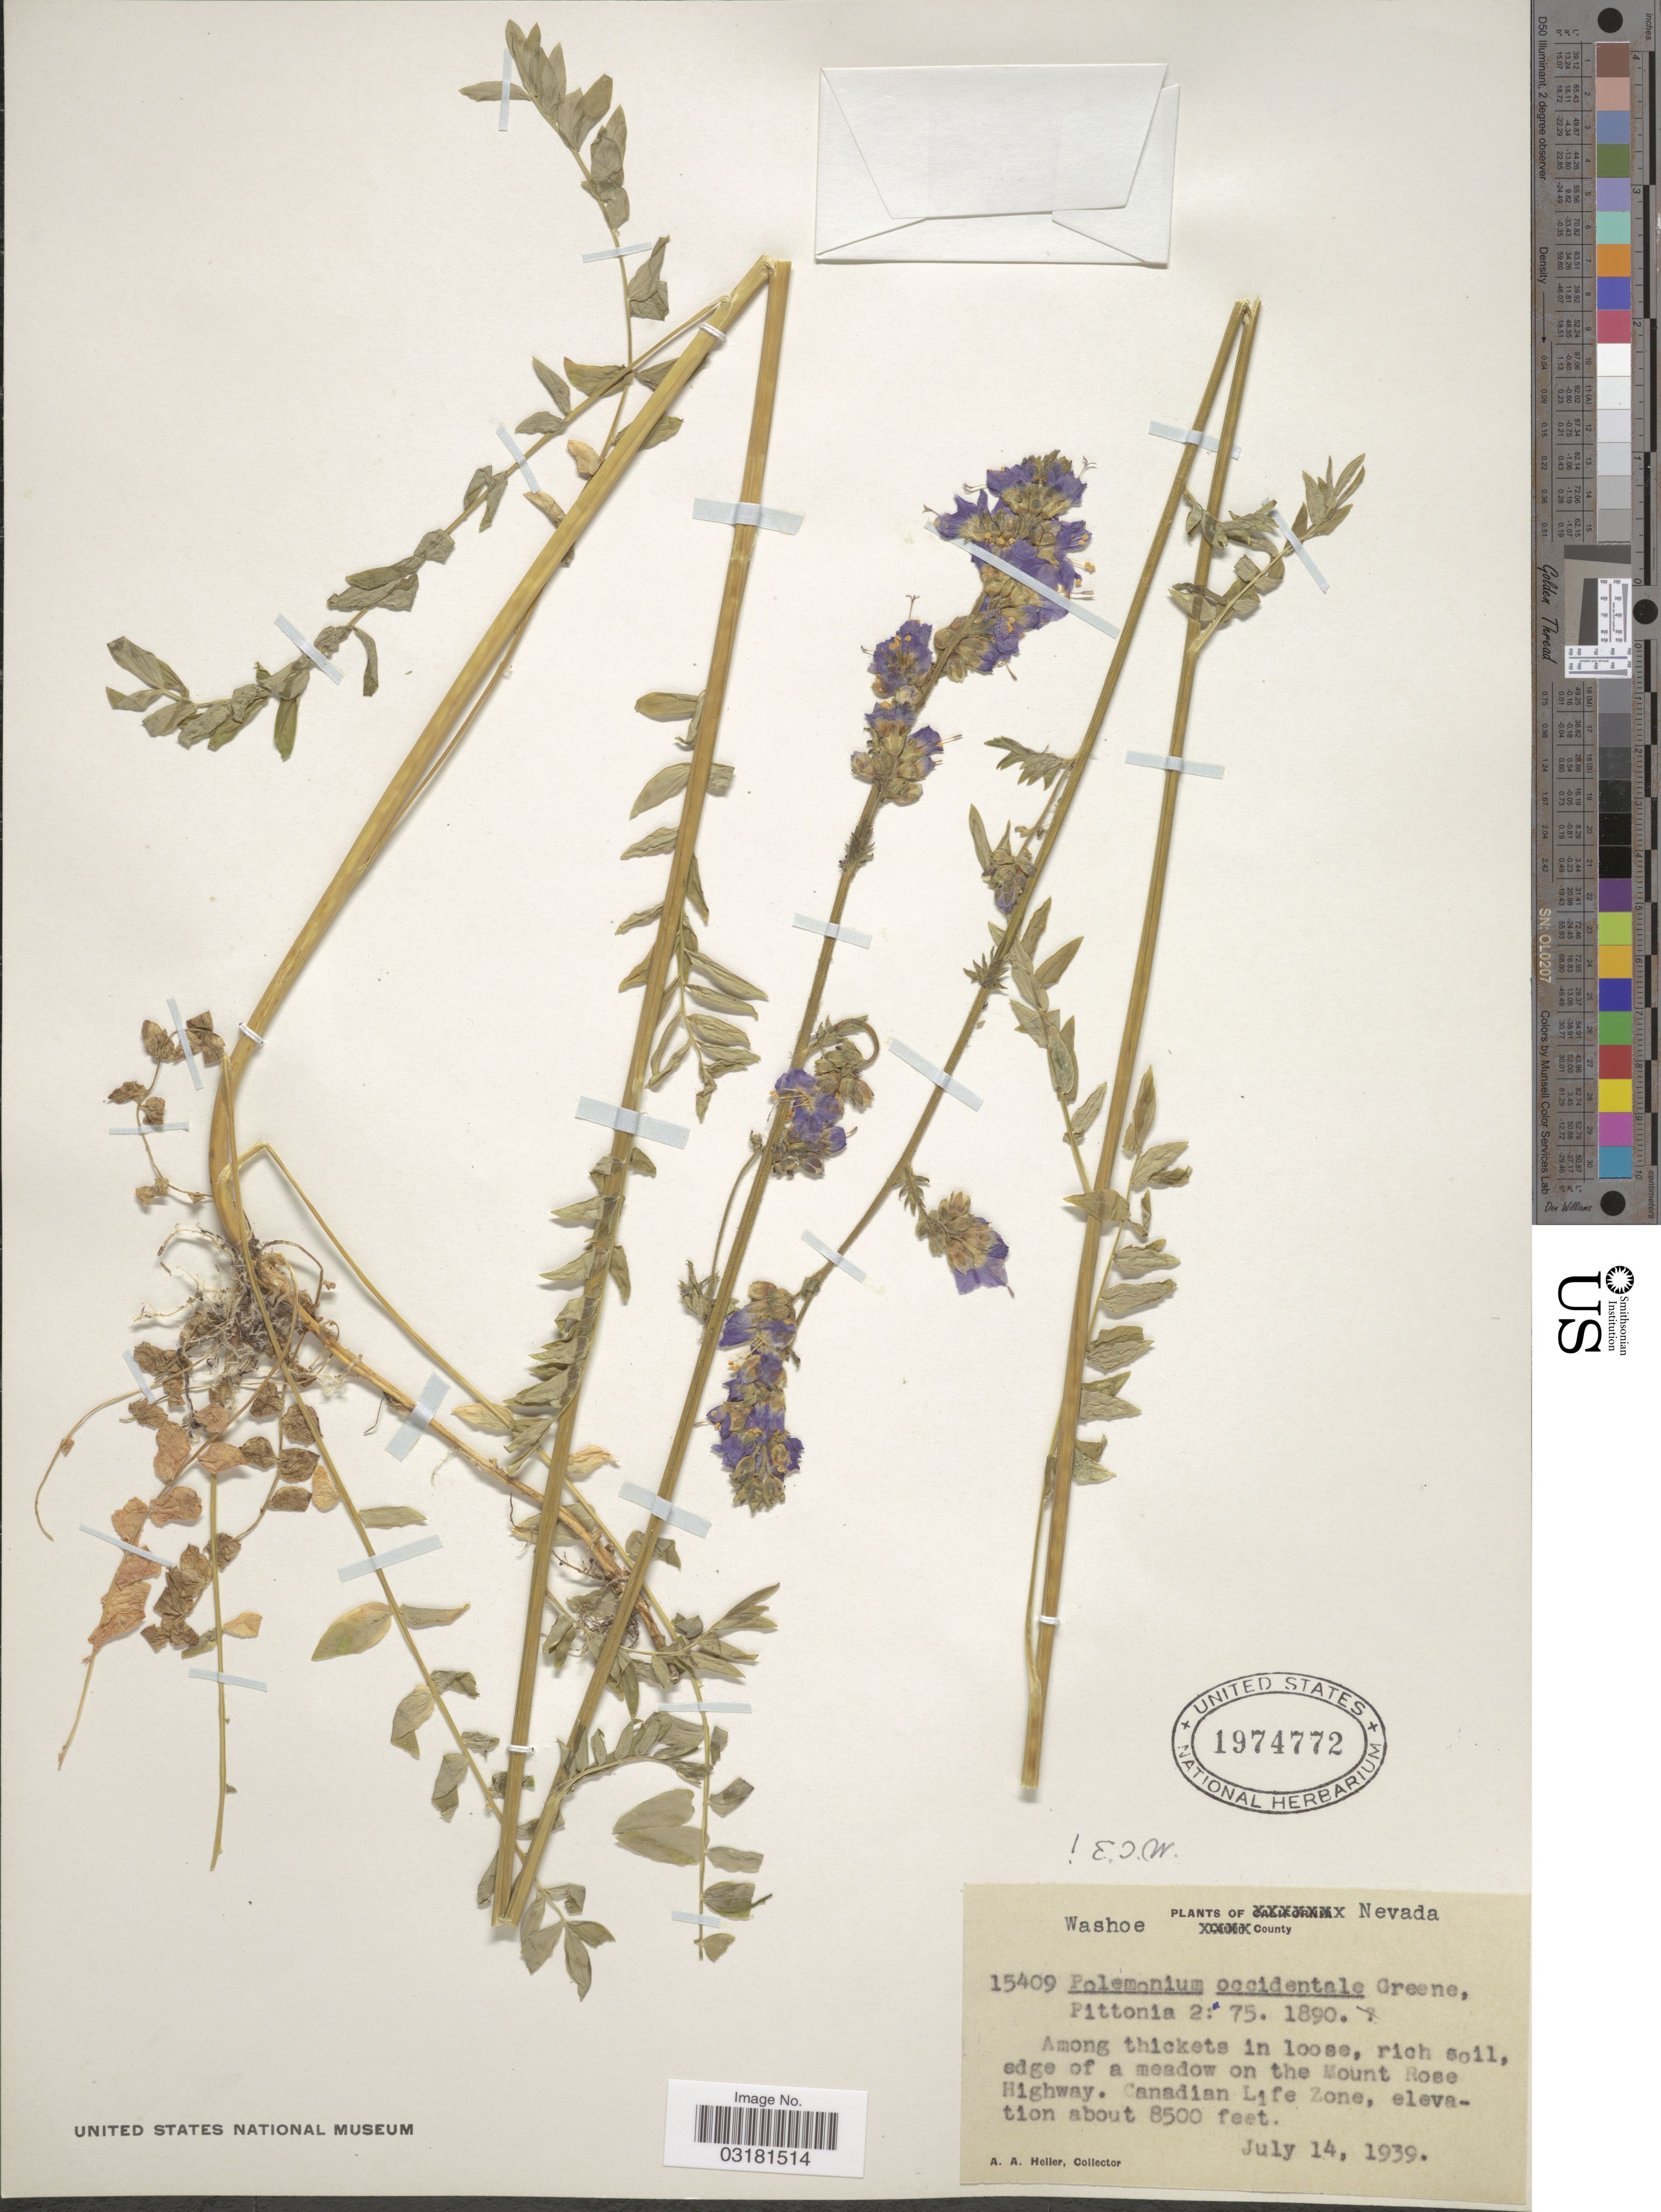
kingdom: Plantae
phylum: Tracheophyta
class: Magnoliopsida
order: Ericales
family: Polemoniaceae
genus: Polemonium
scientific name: Polemonium occidentale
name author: Greene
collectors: A. A. Heller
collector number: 15409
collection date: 1939-07-14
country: United States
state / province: Nevada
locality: Washoe County, Among thickets in loose, rich soil, edge of a meadow on the Mount Rose Highway. Canadian Life Zone.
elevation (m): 2591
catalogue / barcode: US 1974772